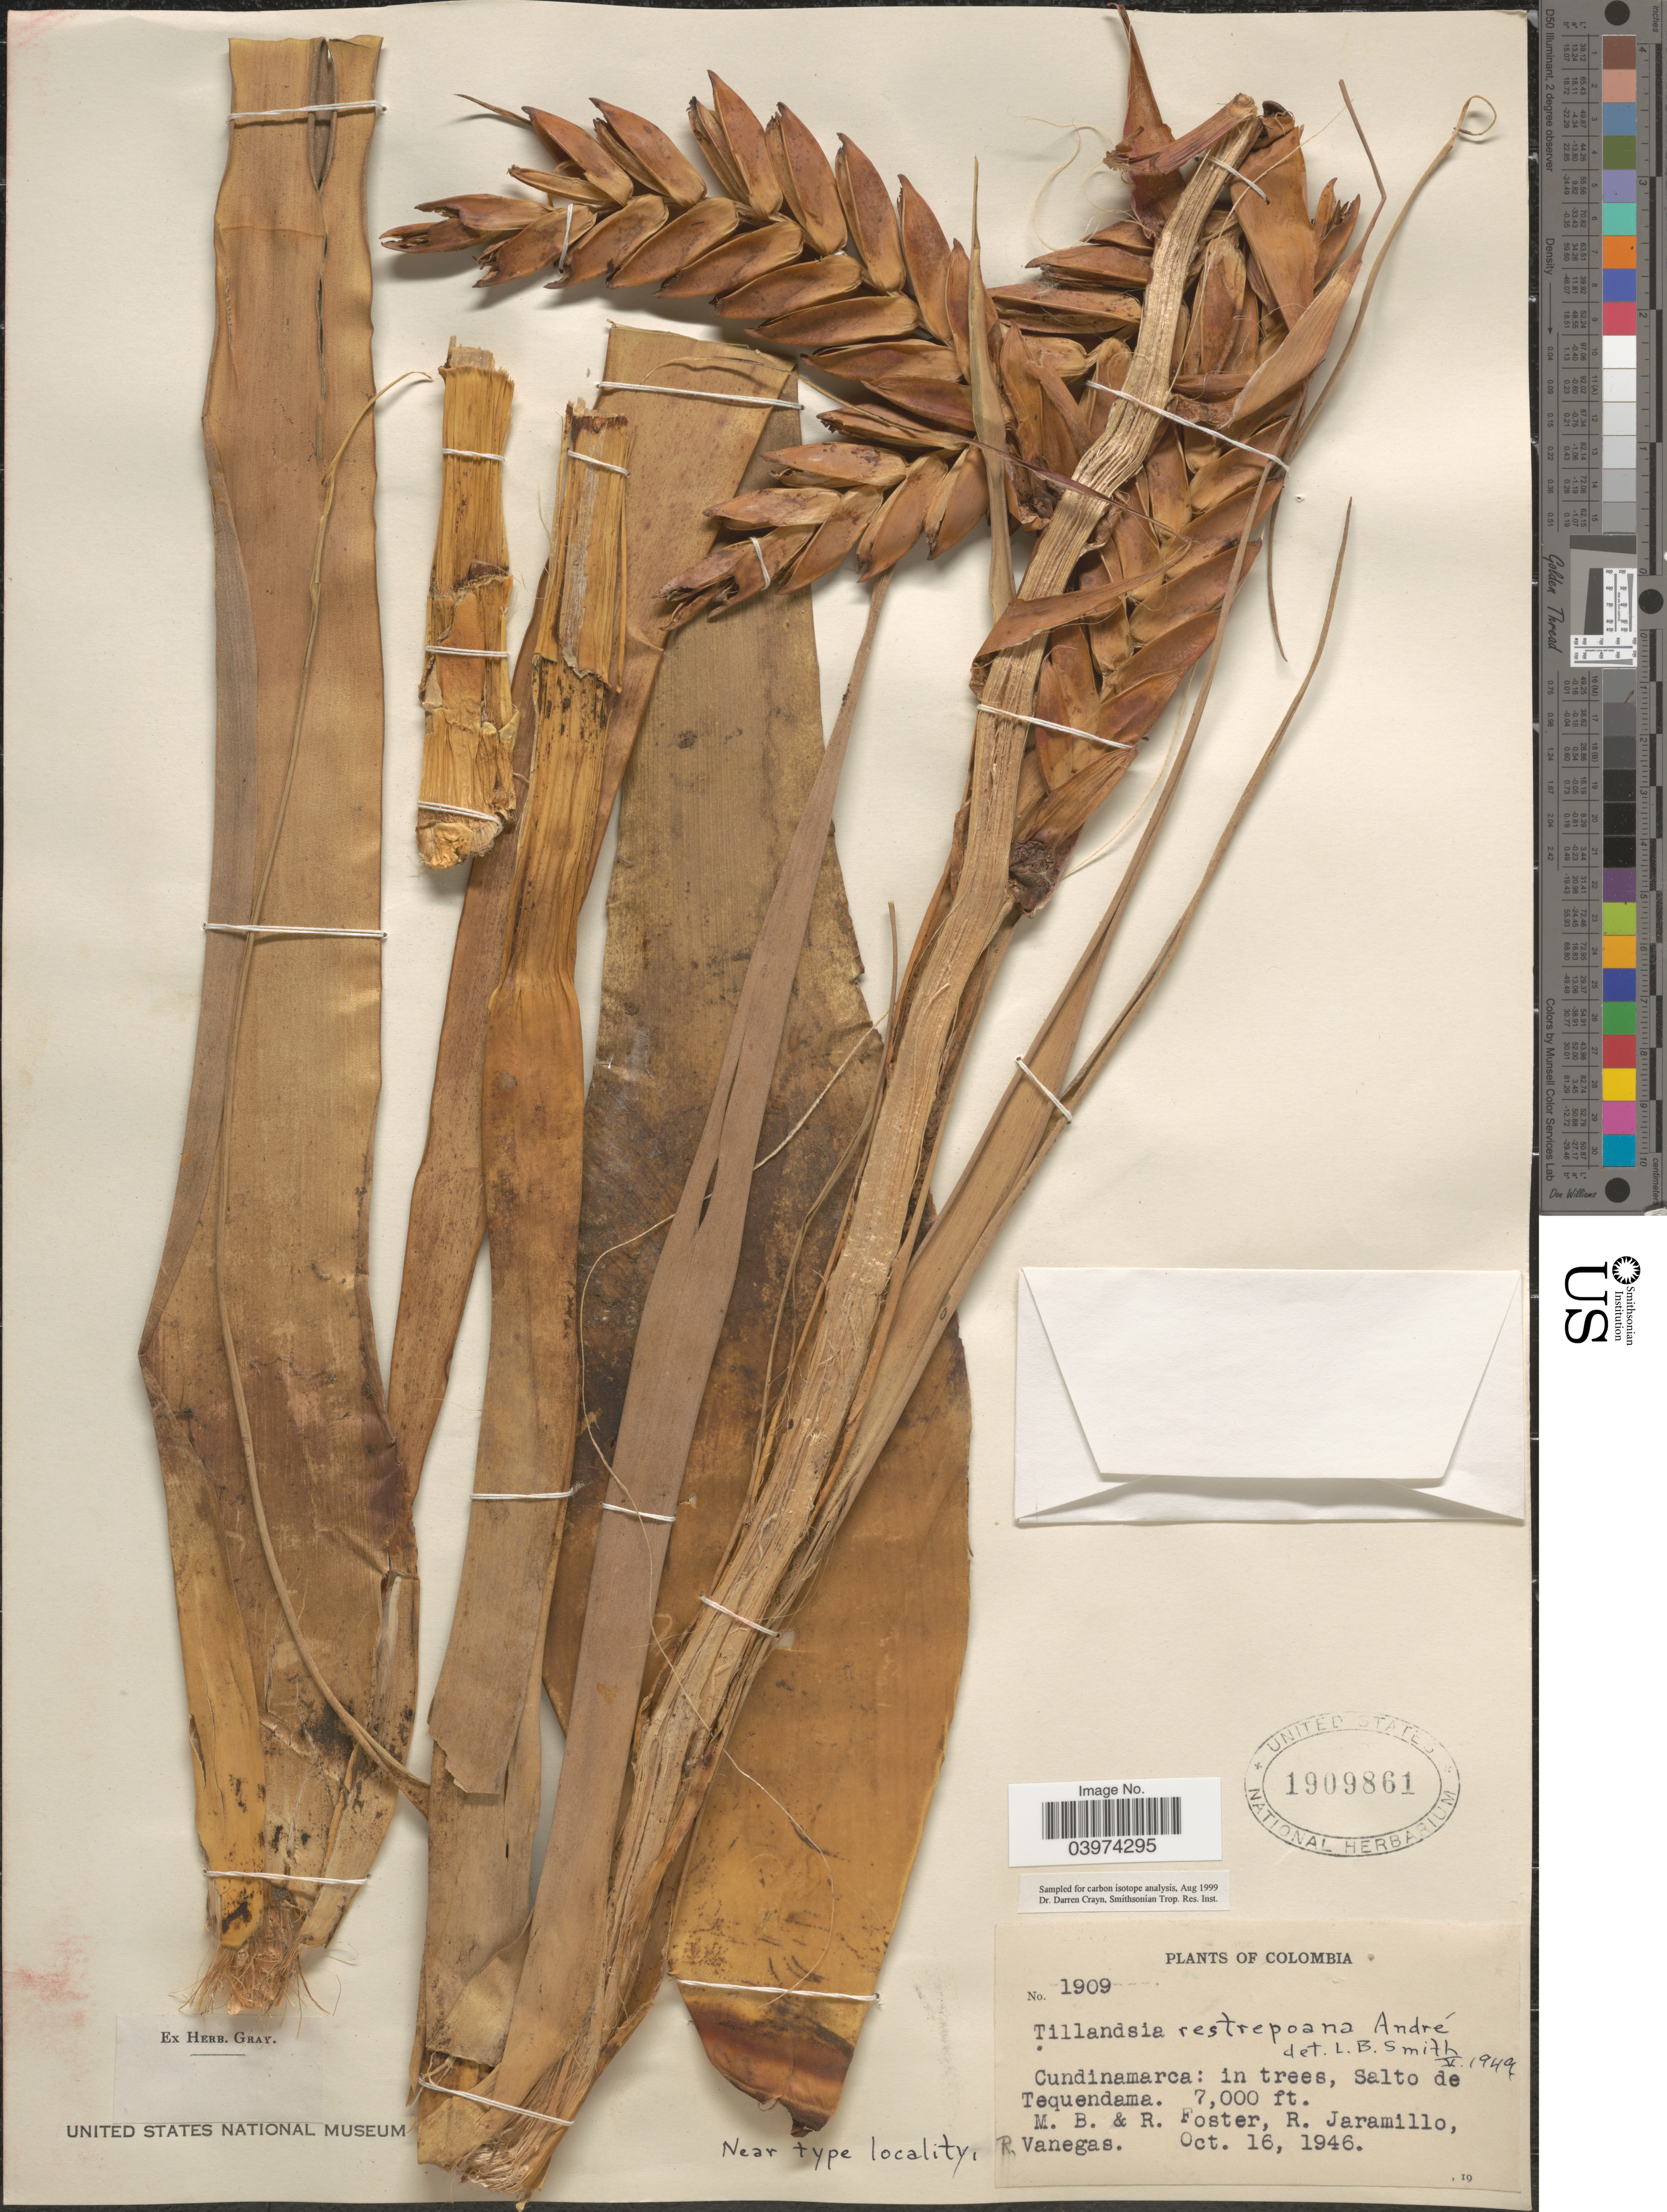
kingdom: Plantae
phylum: Tracheophyta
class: Liliopsida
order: Poales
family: Bromeliaceae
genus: Tillandsia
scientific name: Tillandsia restrepoana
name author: André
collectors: M. B. Foster, R. Foster, R. Jaramillo & R. Vanegas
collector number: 1909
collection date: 1946-10-16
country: Colombia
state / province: Cundinamarca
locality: In trees, Salto de Tequendama.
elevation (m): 2134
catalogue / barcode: US 1909861